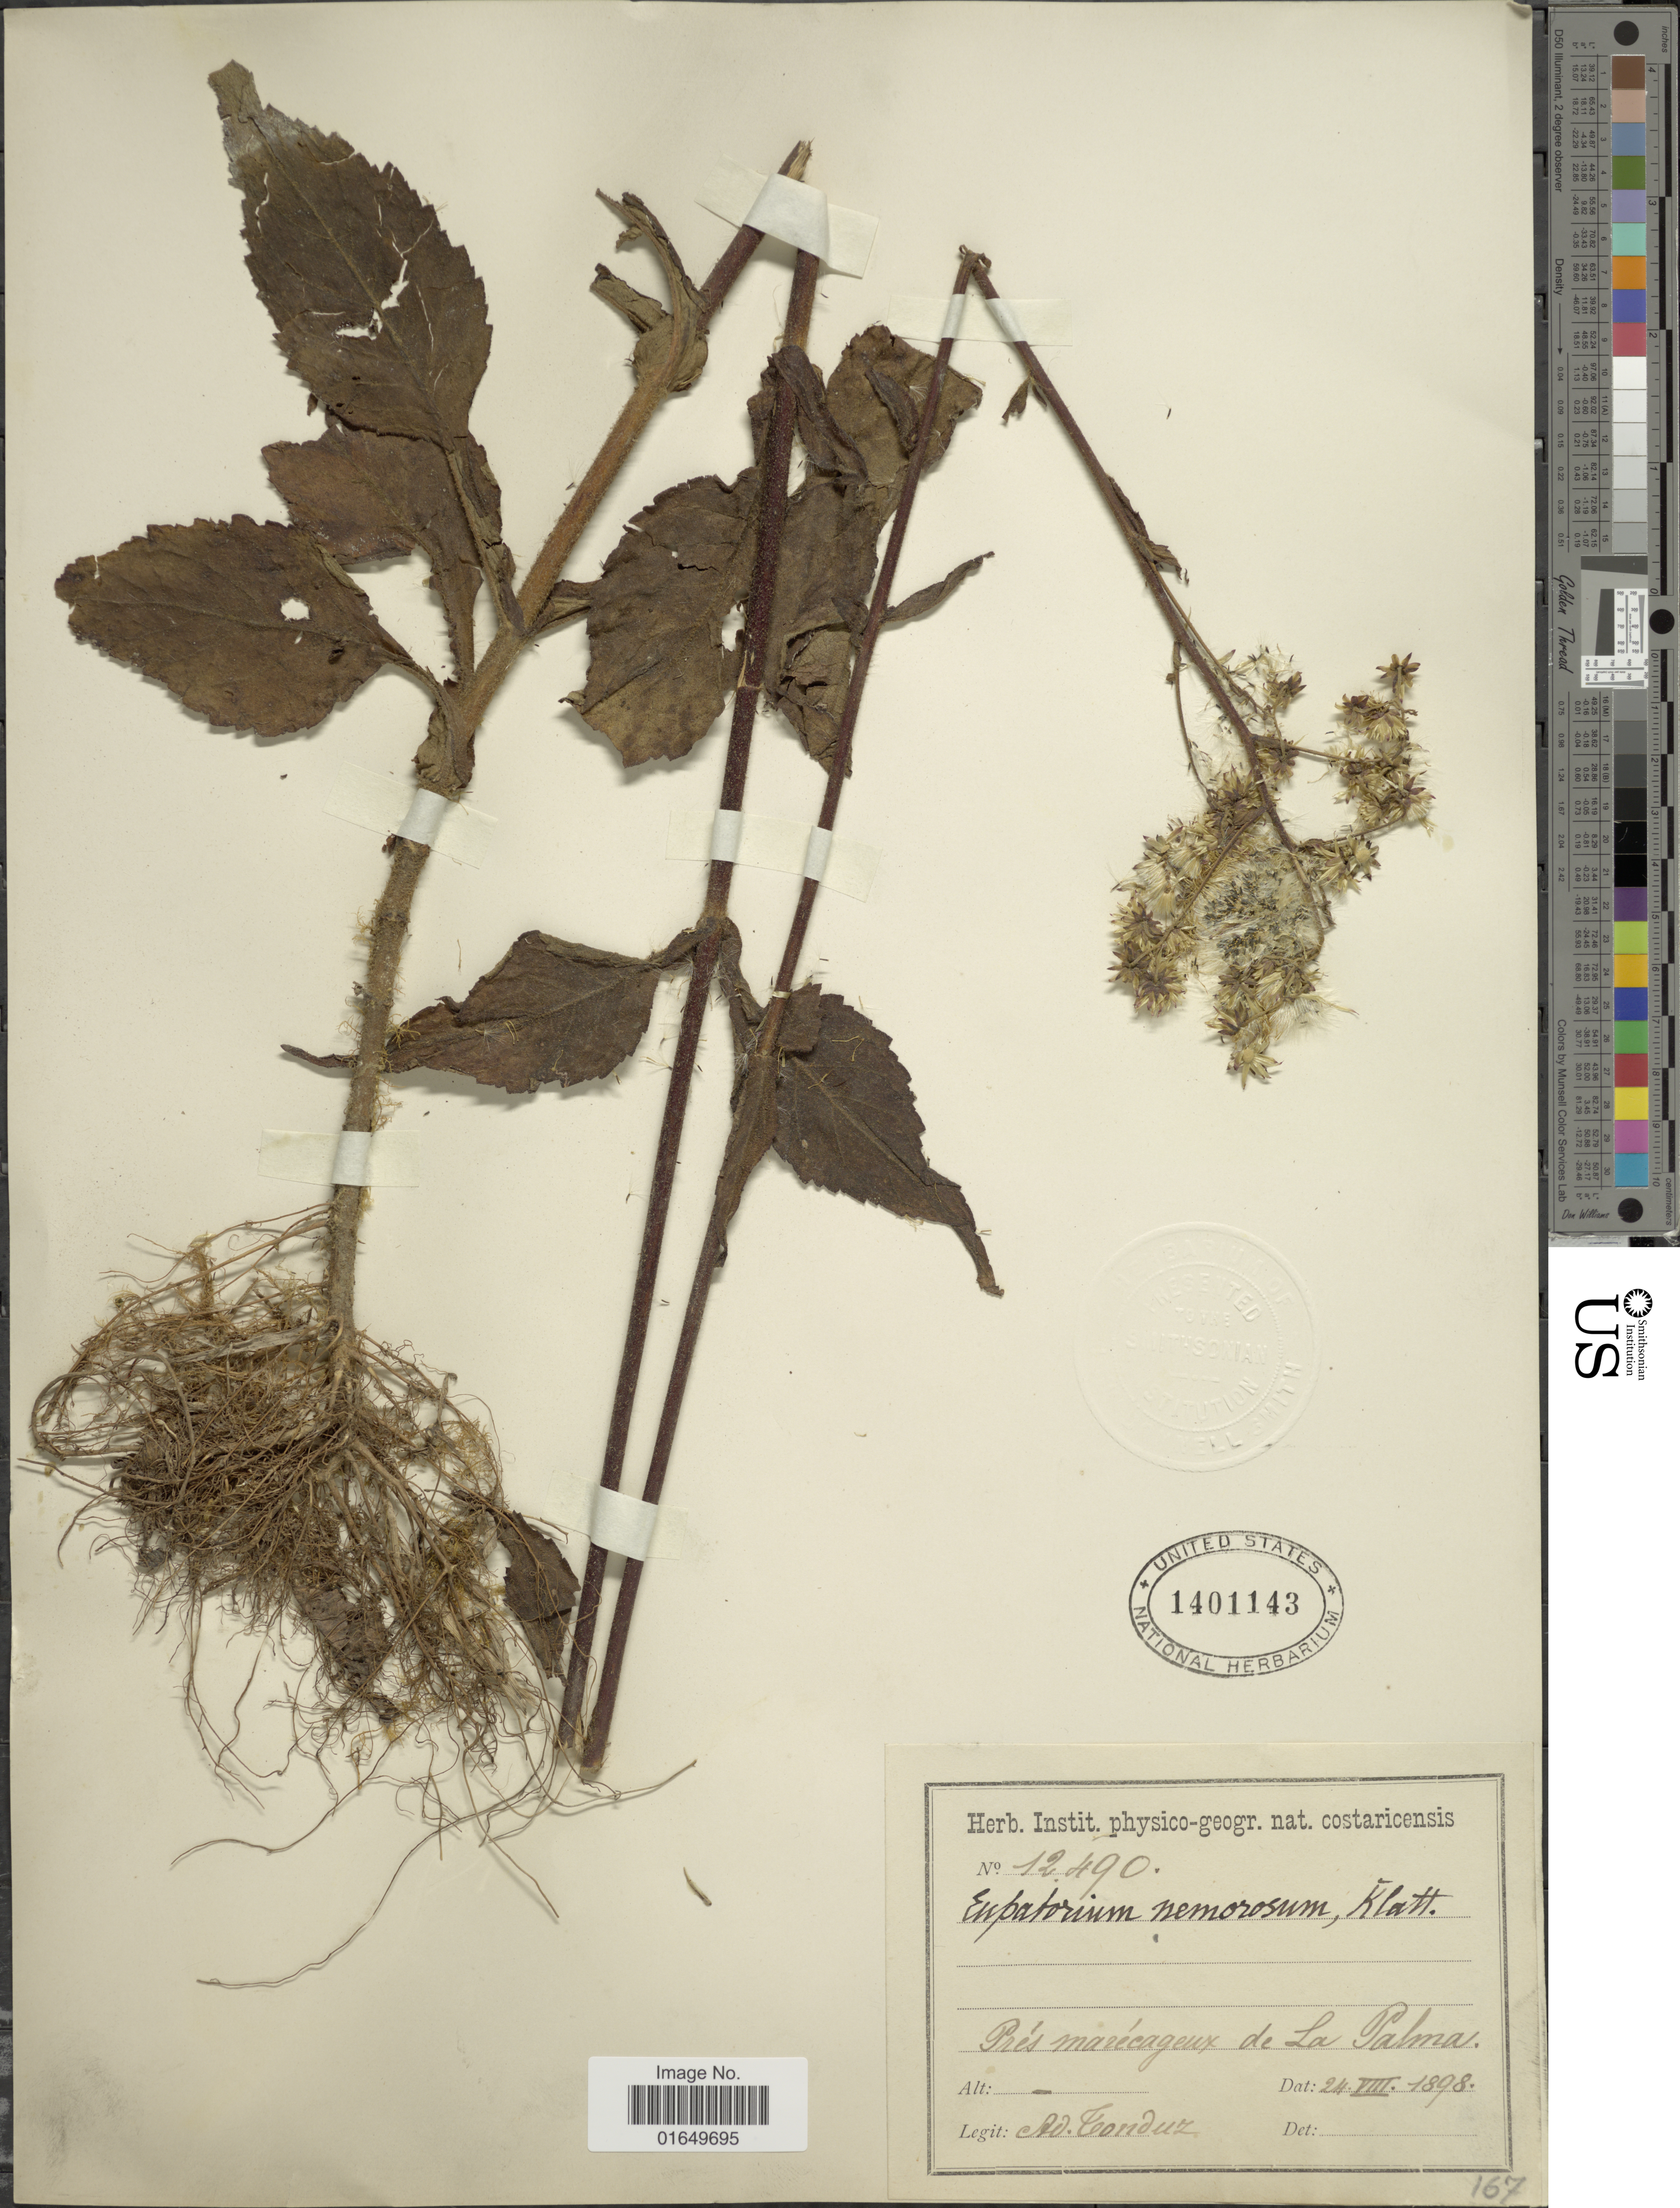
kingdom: Plantae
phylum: Tracheophyta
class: Magnoliopsida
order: Asterales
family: Asteraceae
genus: Polyanthina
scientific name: Polyanthina nemorosa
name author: (Klatt) R.M. King & H. Rob.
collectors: A. Tonduz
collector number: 12490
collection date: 1898-08-24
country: Costa Rica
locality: Prés marécageux de La Palma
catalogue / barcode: US 1401143